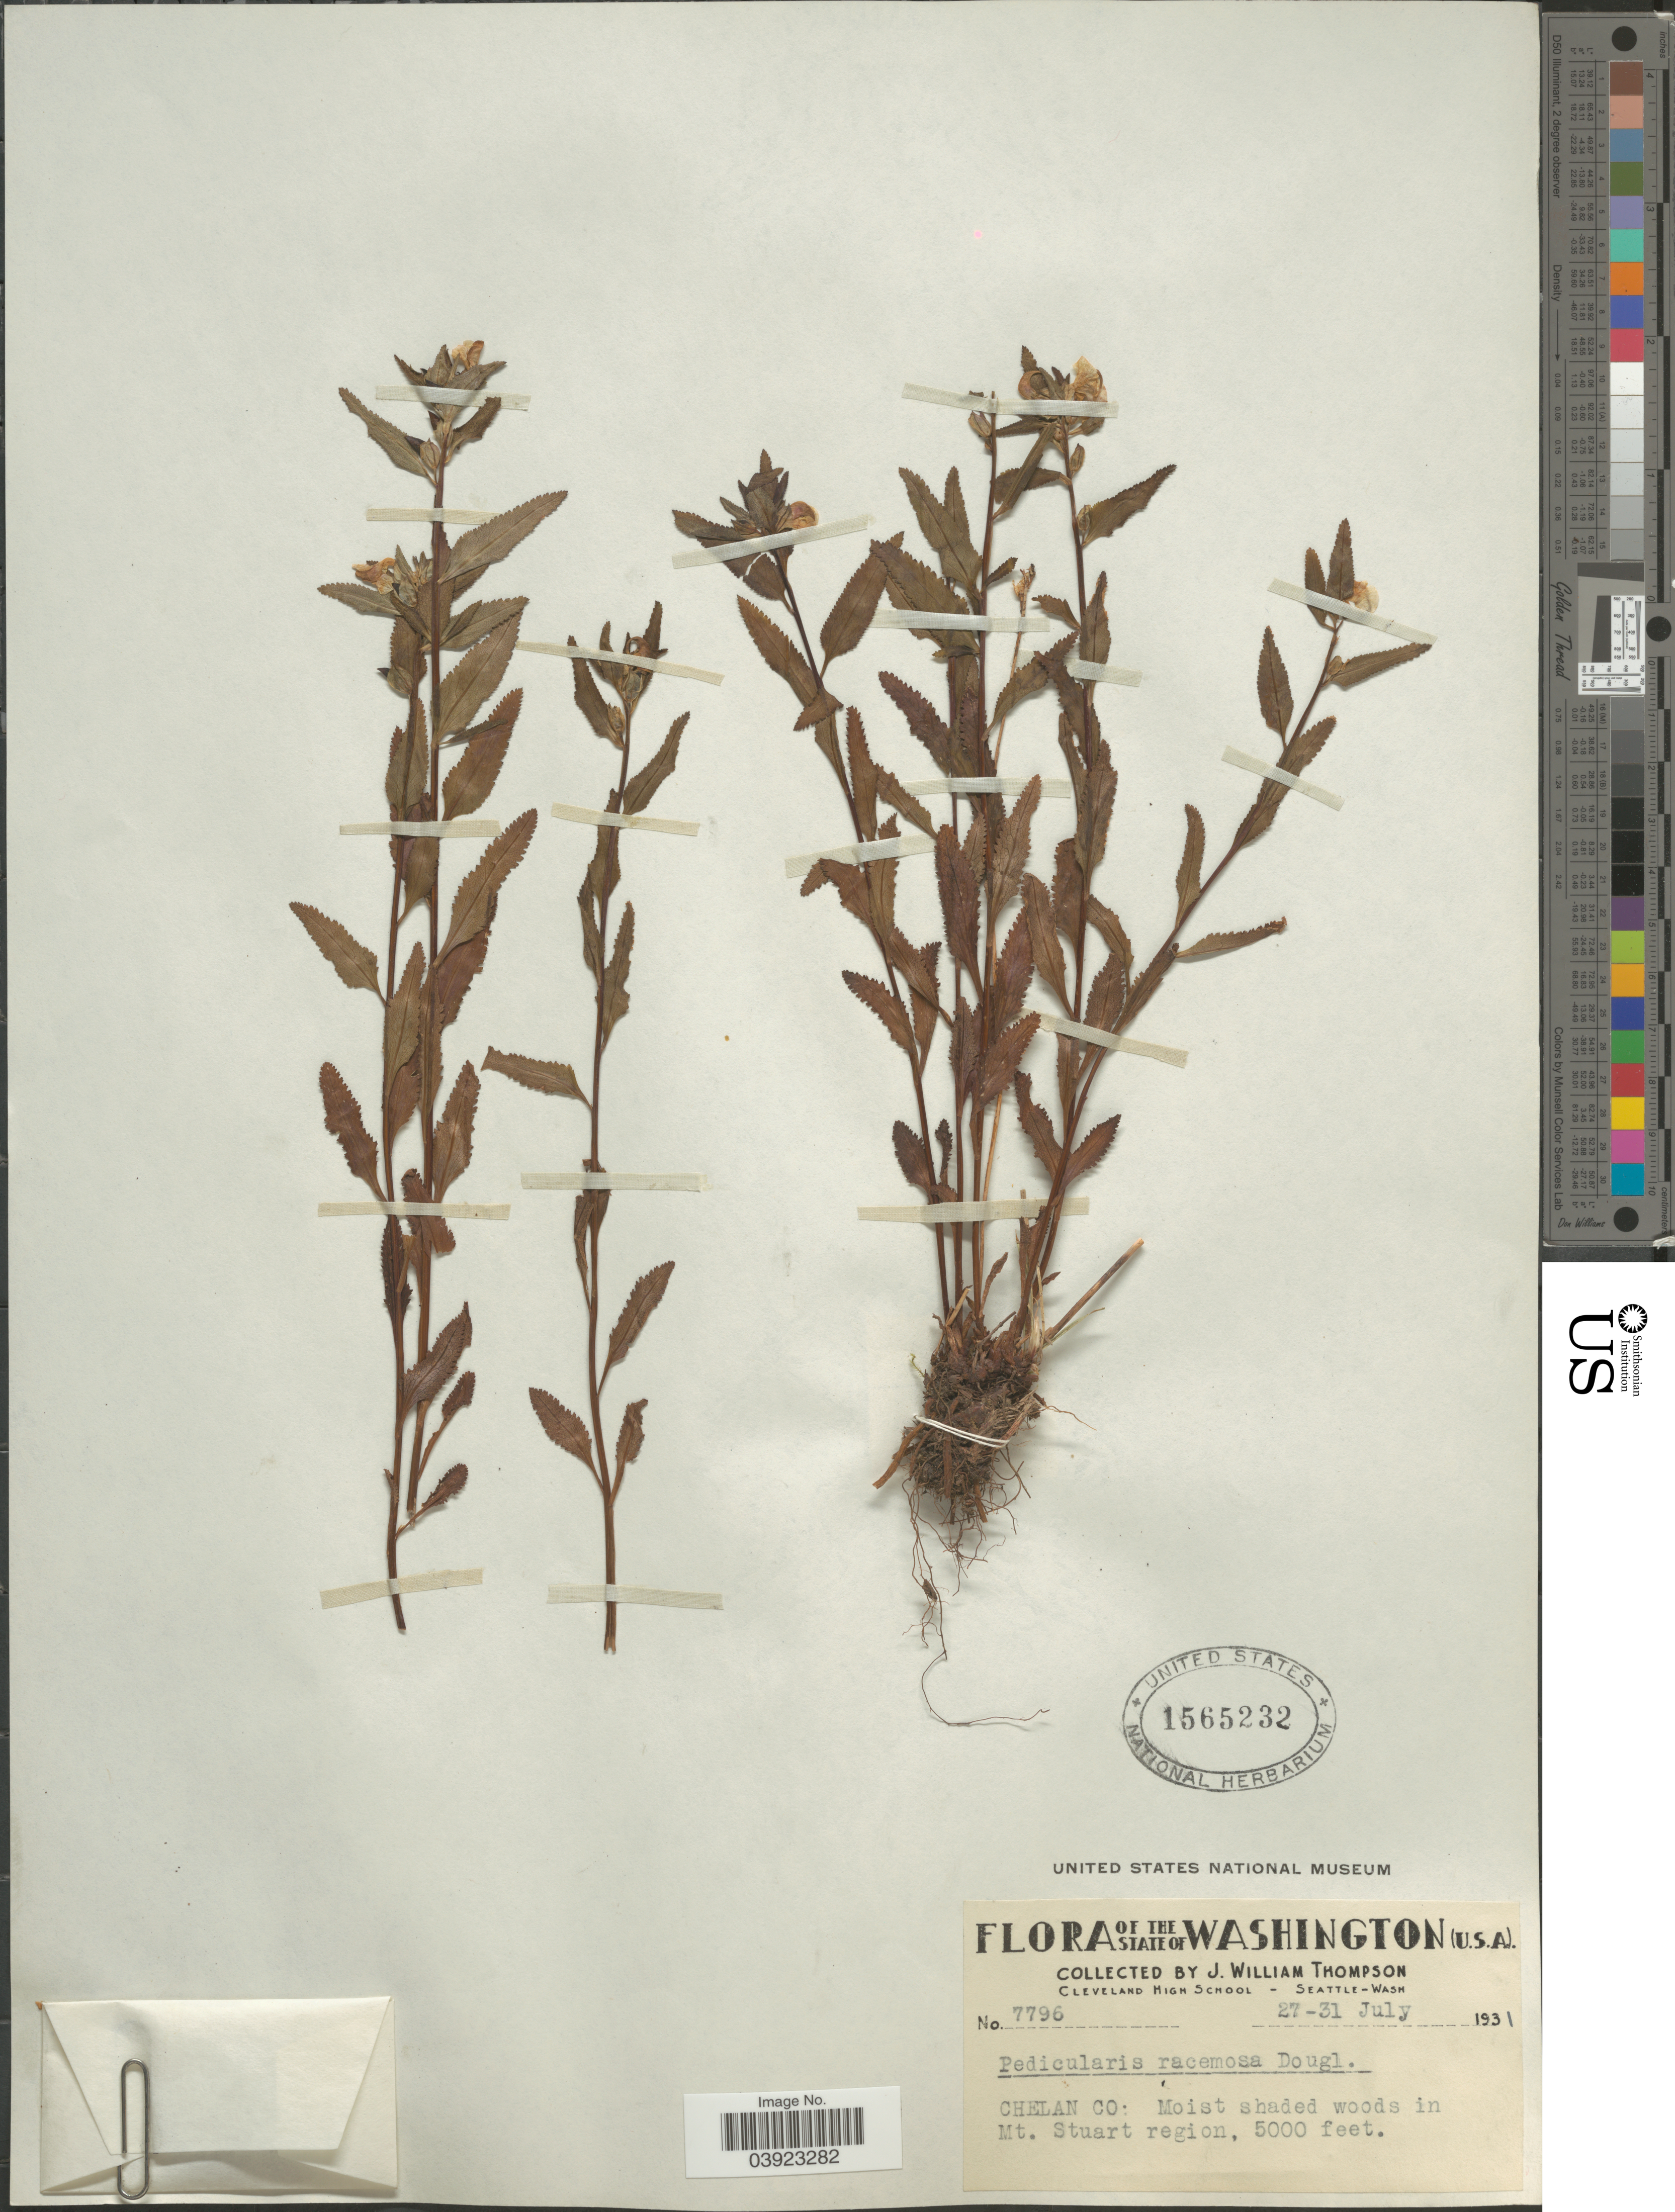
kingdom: Plantae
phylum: Tracheophyta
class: Magnoliopsida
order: Lamiales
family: Orobanchaceae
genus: Pedicularis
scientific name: Pedicularis racemosa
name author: Douglas ex Benth.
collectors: J. W. Thompson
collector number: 7796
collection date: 1931-07-27/1931-07-31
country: United States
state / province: Washington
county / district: Chelan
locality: Chelan Co: in Mt. Stuart region.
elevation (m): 1524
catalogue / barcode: US 1565232